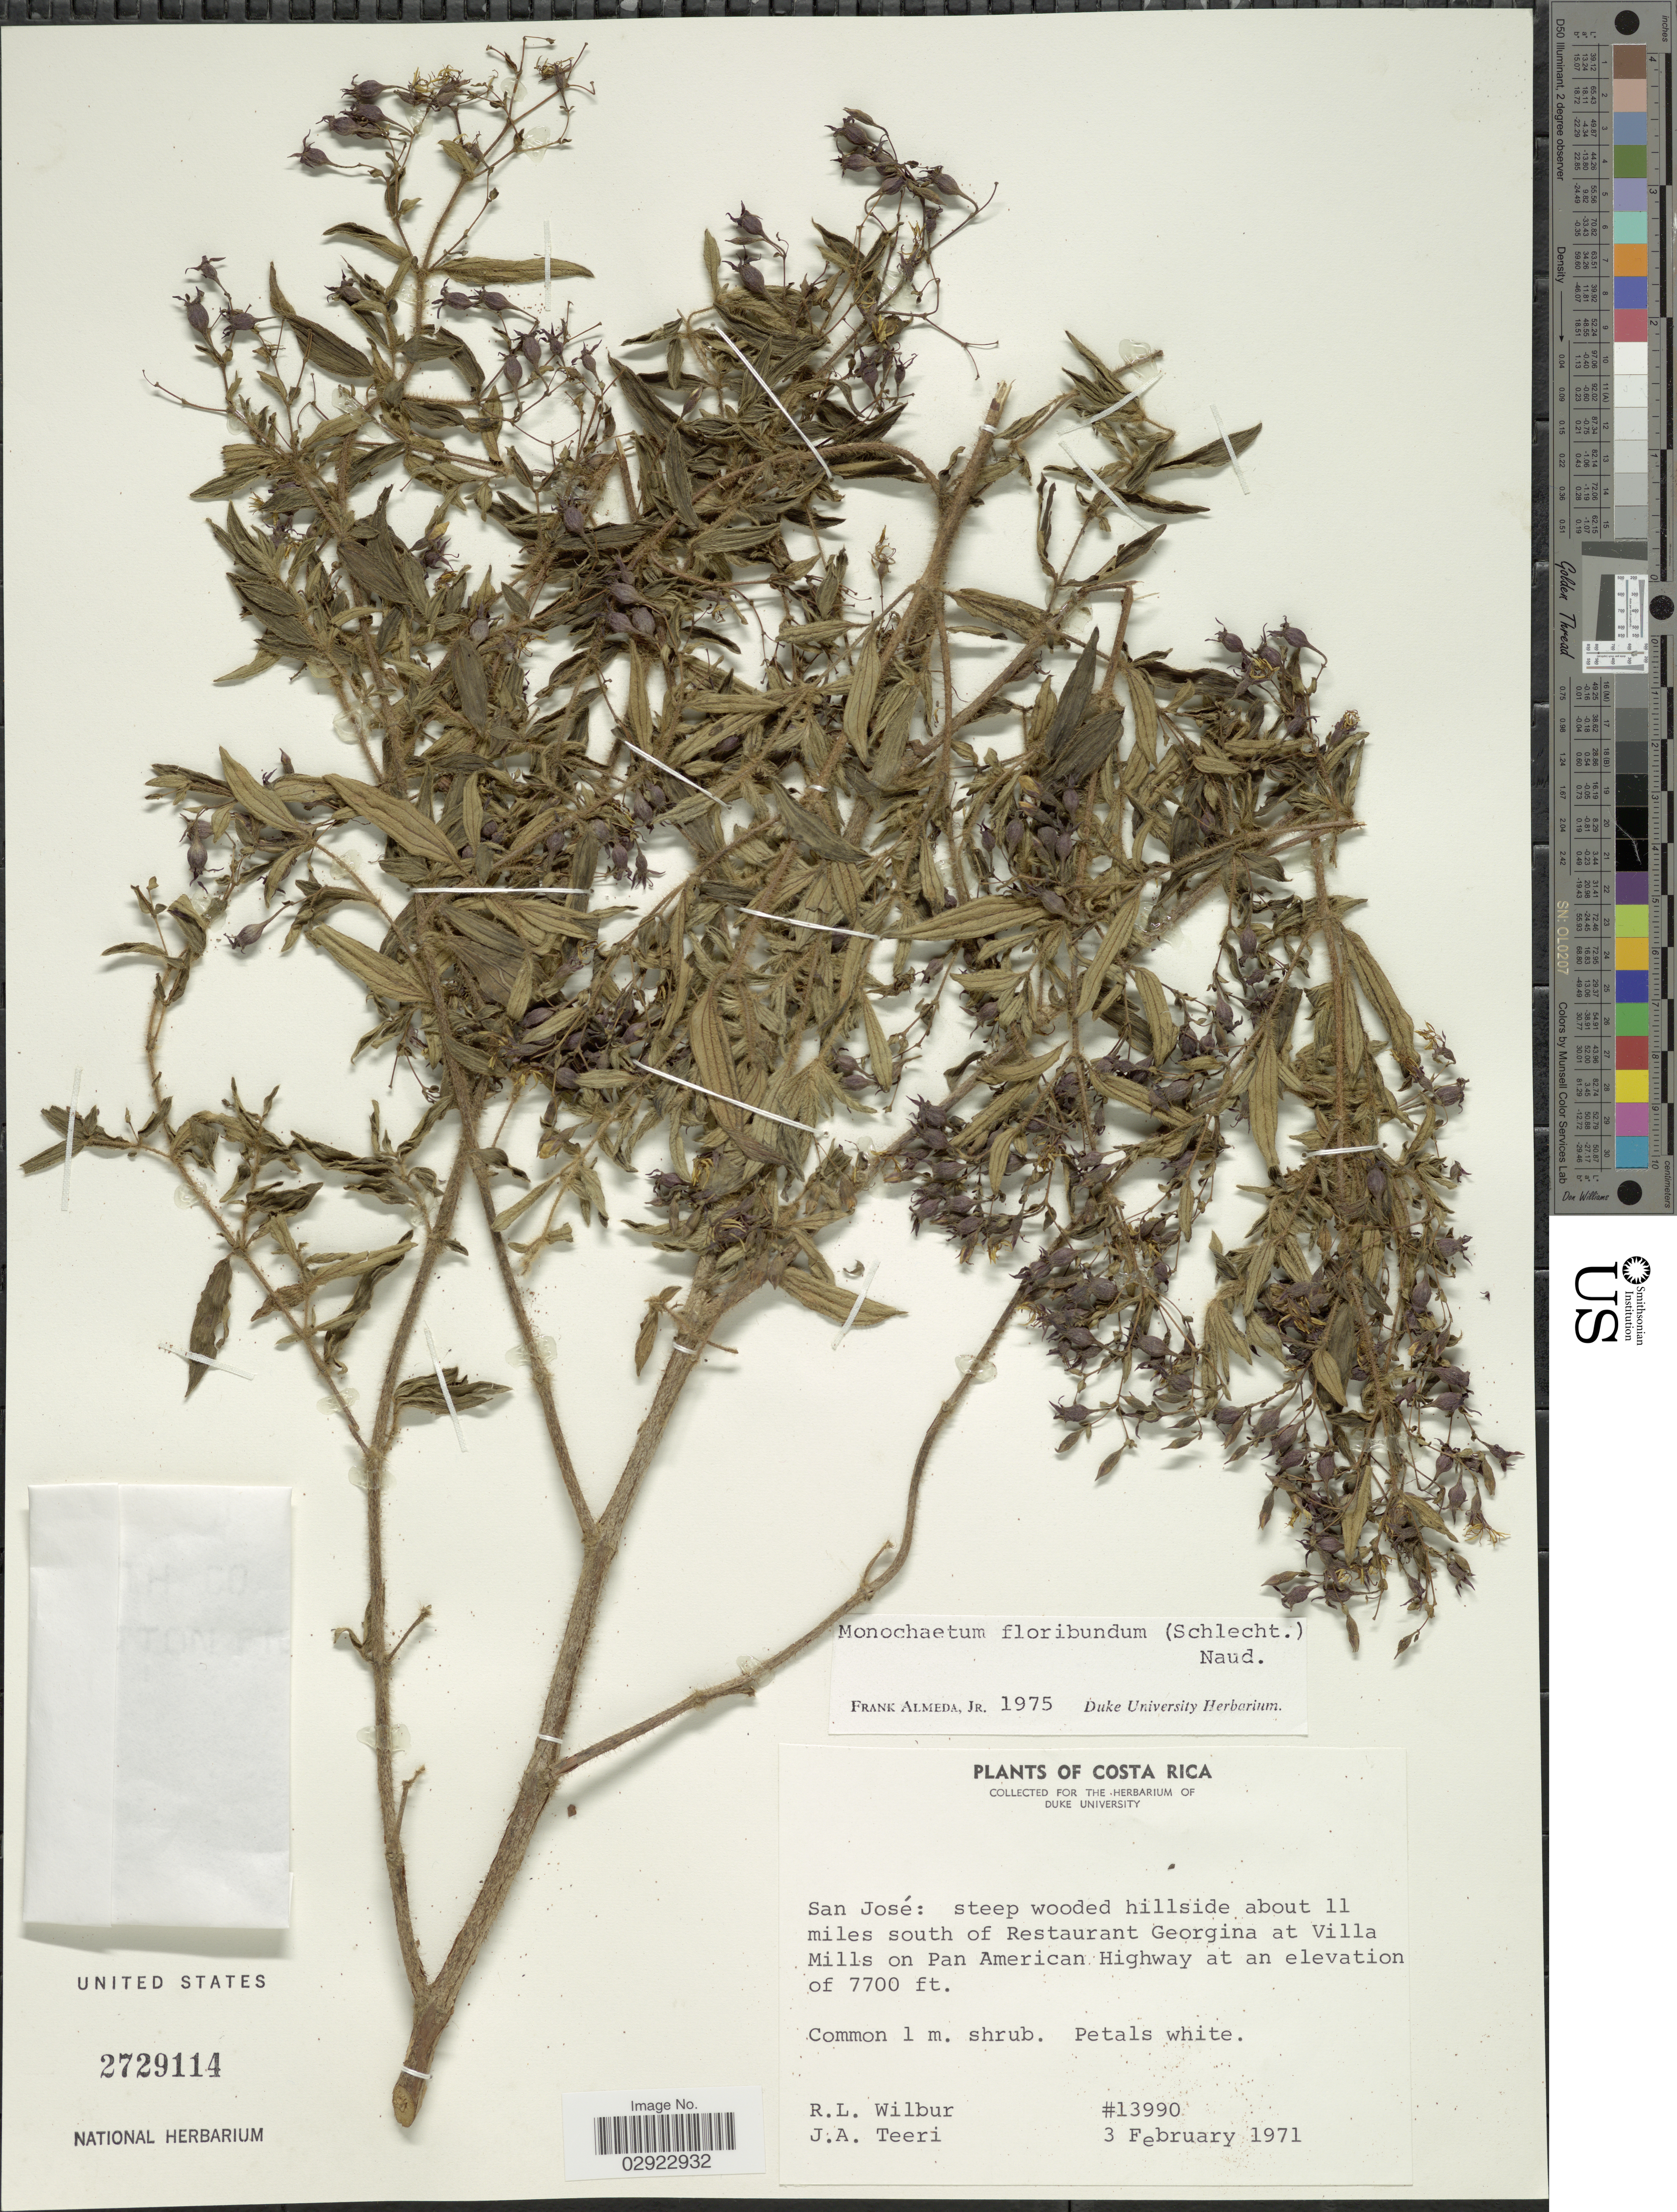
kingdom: Plantae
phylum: Tracheophyta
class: Magnoliopsida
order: Myrtales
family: Melastomataceae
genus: Monochaetum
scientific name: Monochaetum floribundum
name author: (Schltdl.) Naudin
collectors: R. L. Wilbur & J. Teeri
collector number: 13990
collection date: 1971-02-03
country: Costa Rica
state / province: San José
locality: San José: steep wooded hillside about 11 miles south of Restaurant Georgina at Villa Mills on Pan American Highway.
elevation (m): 2347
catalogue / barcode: US 2729114